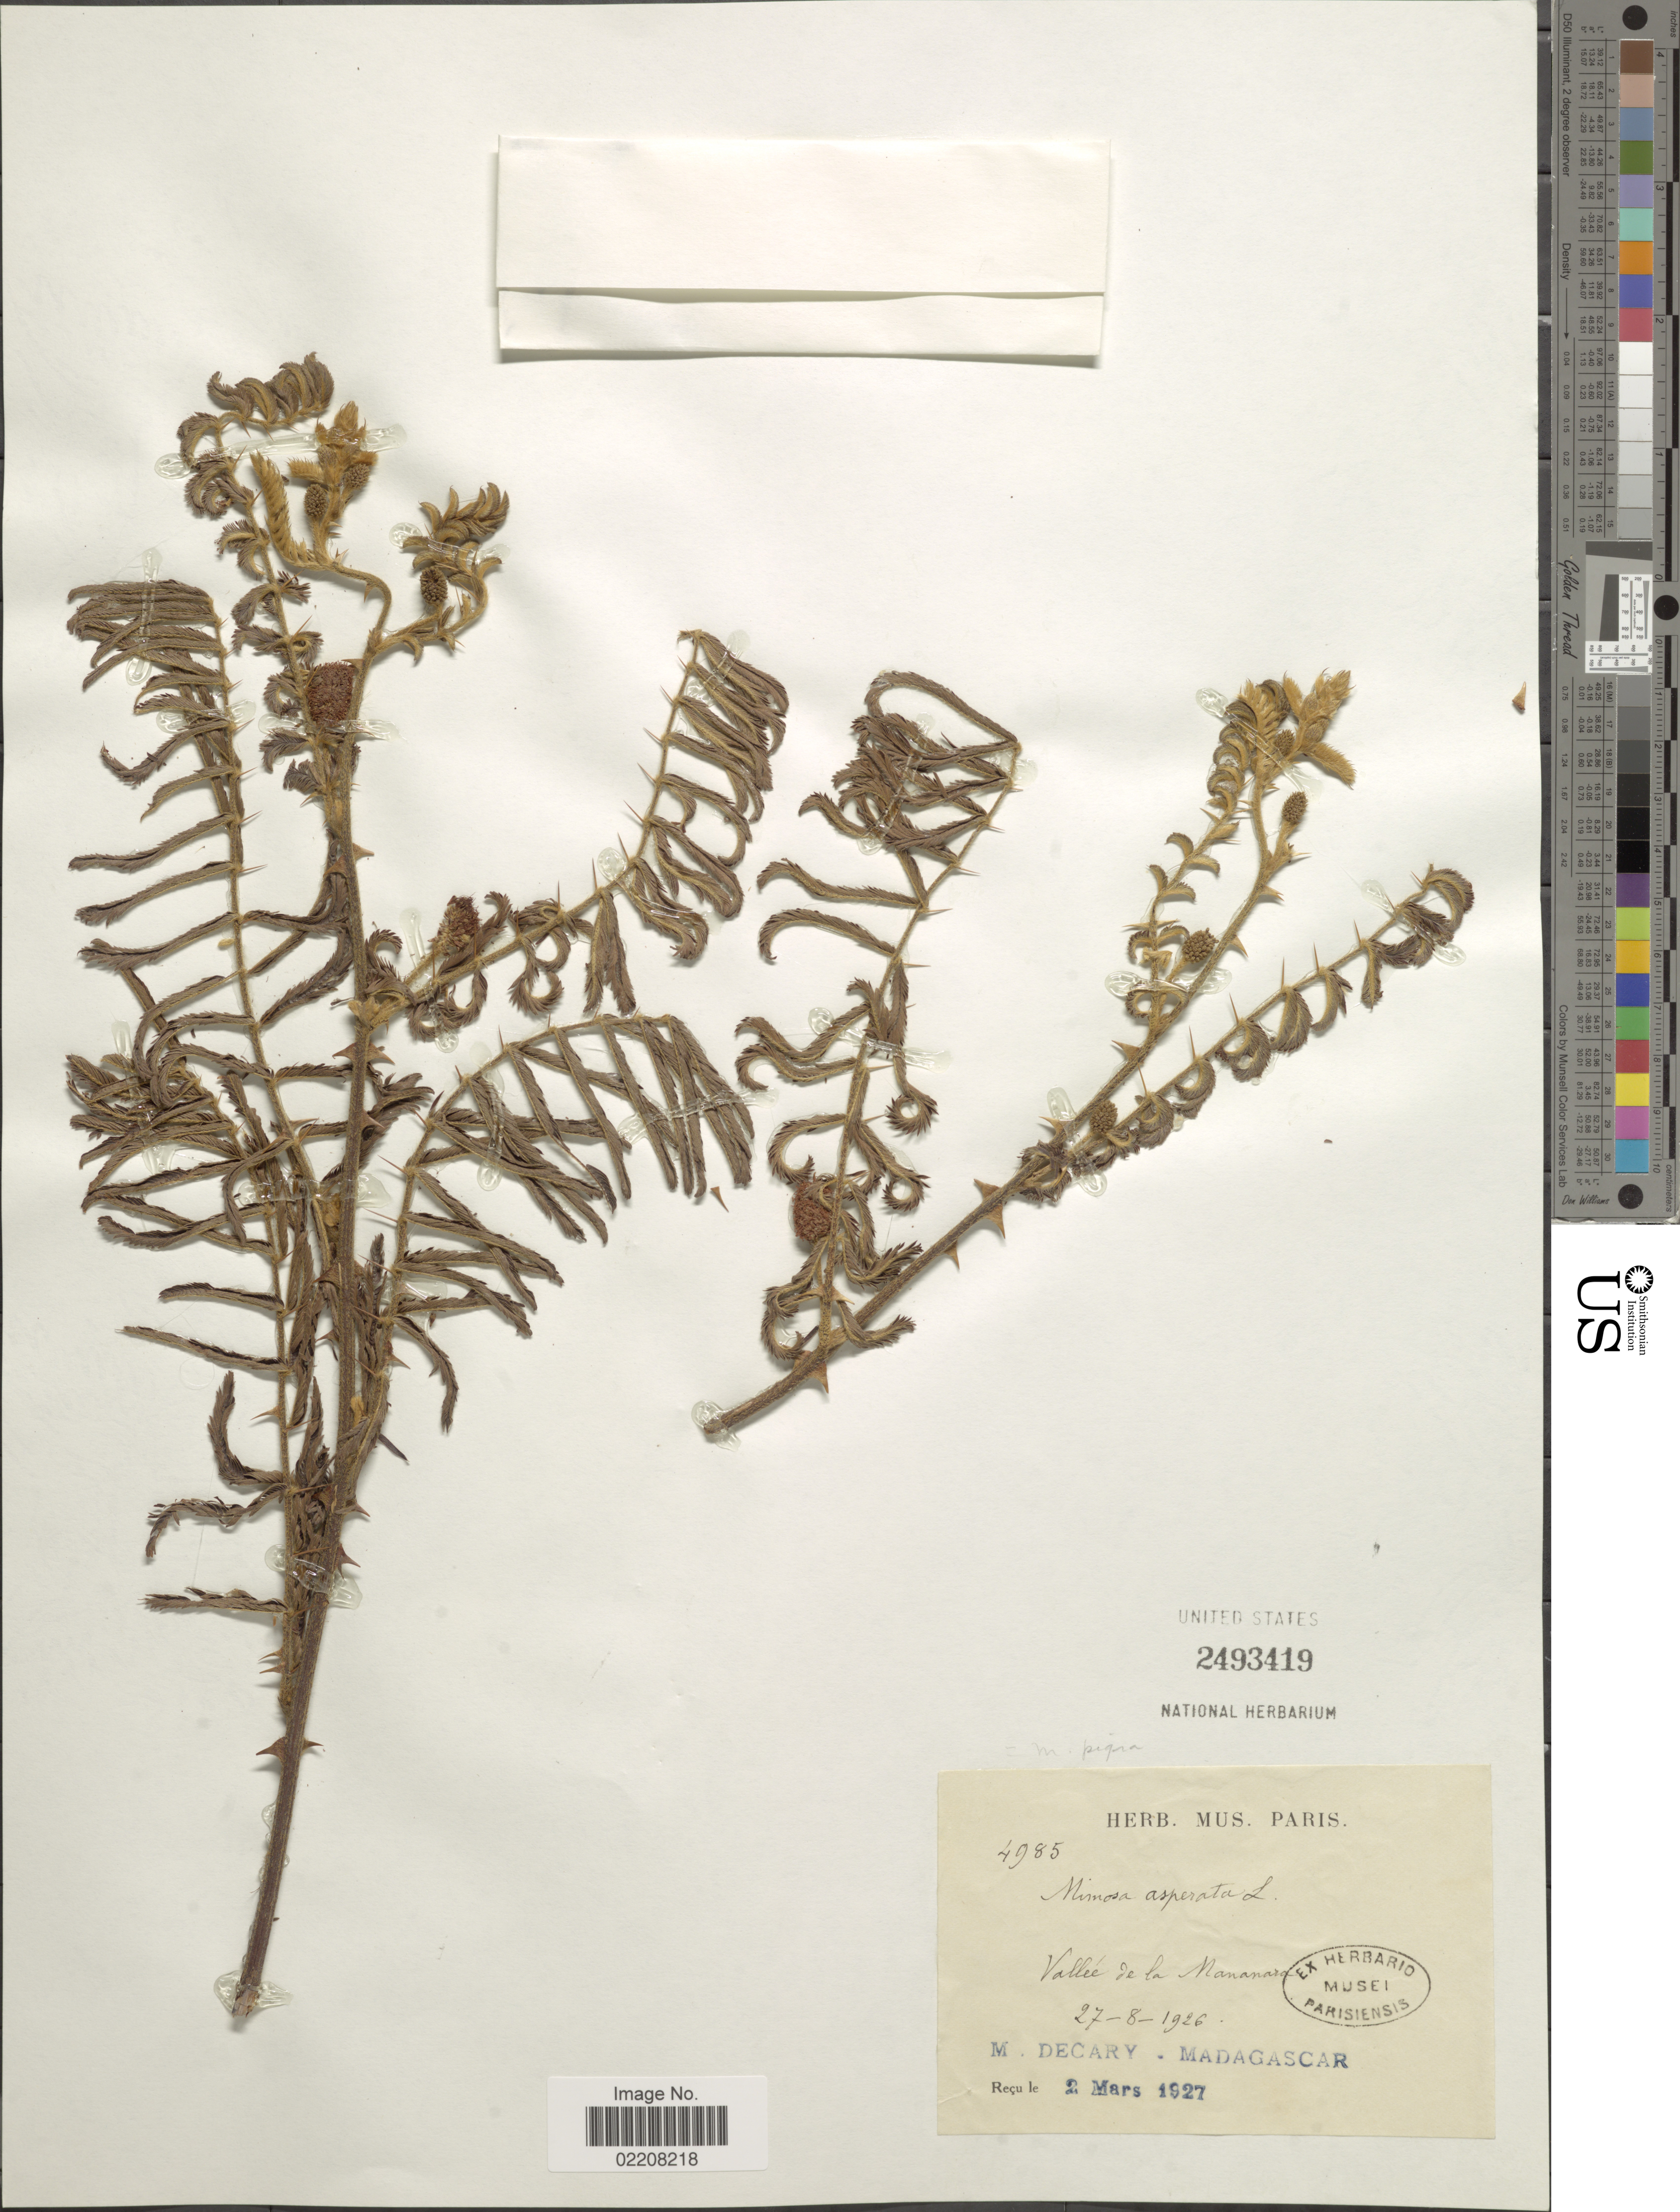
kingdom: Plantae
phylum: Tracheophyta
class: Magnoliopsida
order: Fabales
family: Fabaceae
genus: Mimosa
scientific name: Mimosa pigra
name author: L.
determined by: Strong, Mark T., (BOT), Smithsonian Institution - National Museum of Natural History (UNITED STATES)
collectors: R. Decary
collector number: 4985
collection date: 1926-08-27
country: Madagascar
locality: Valleé de la Nananara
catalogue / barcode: US 2493419